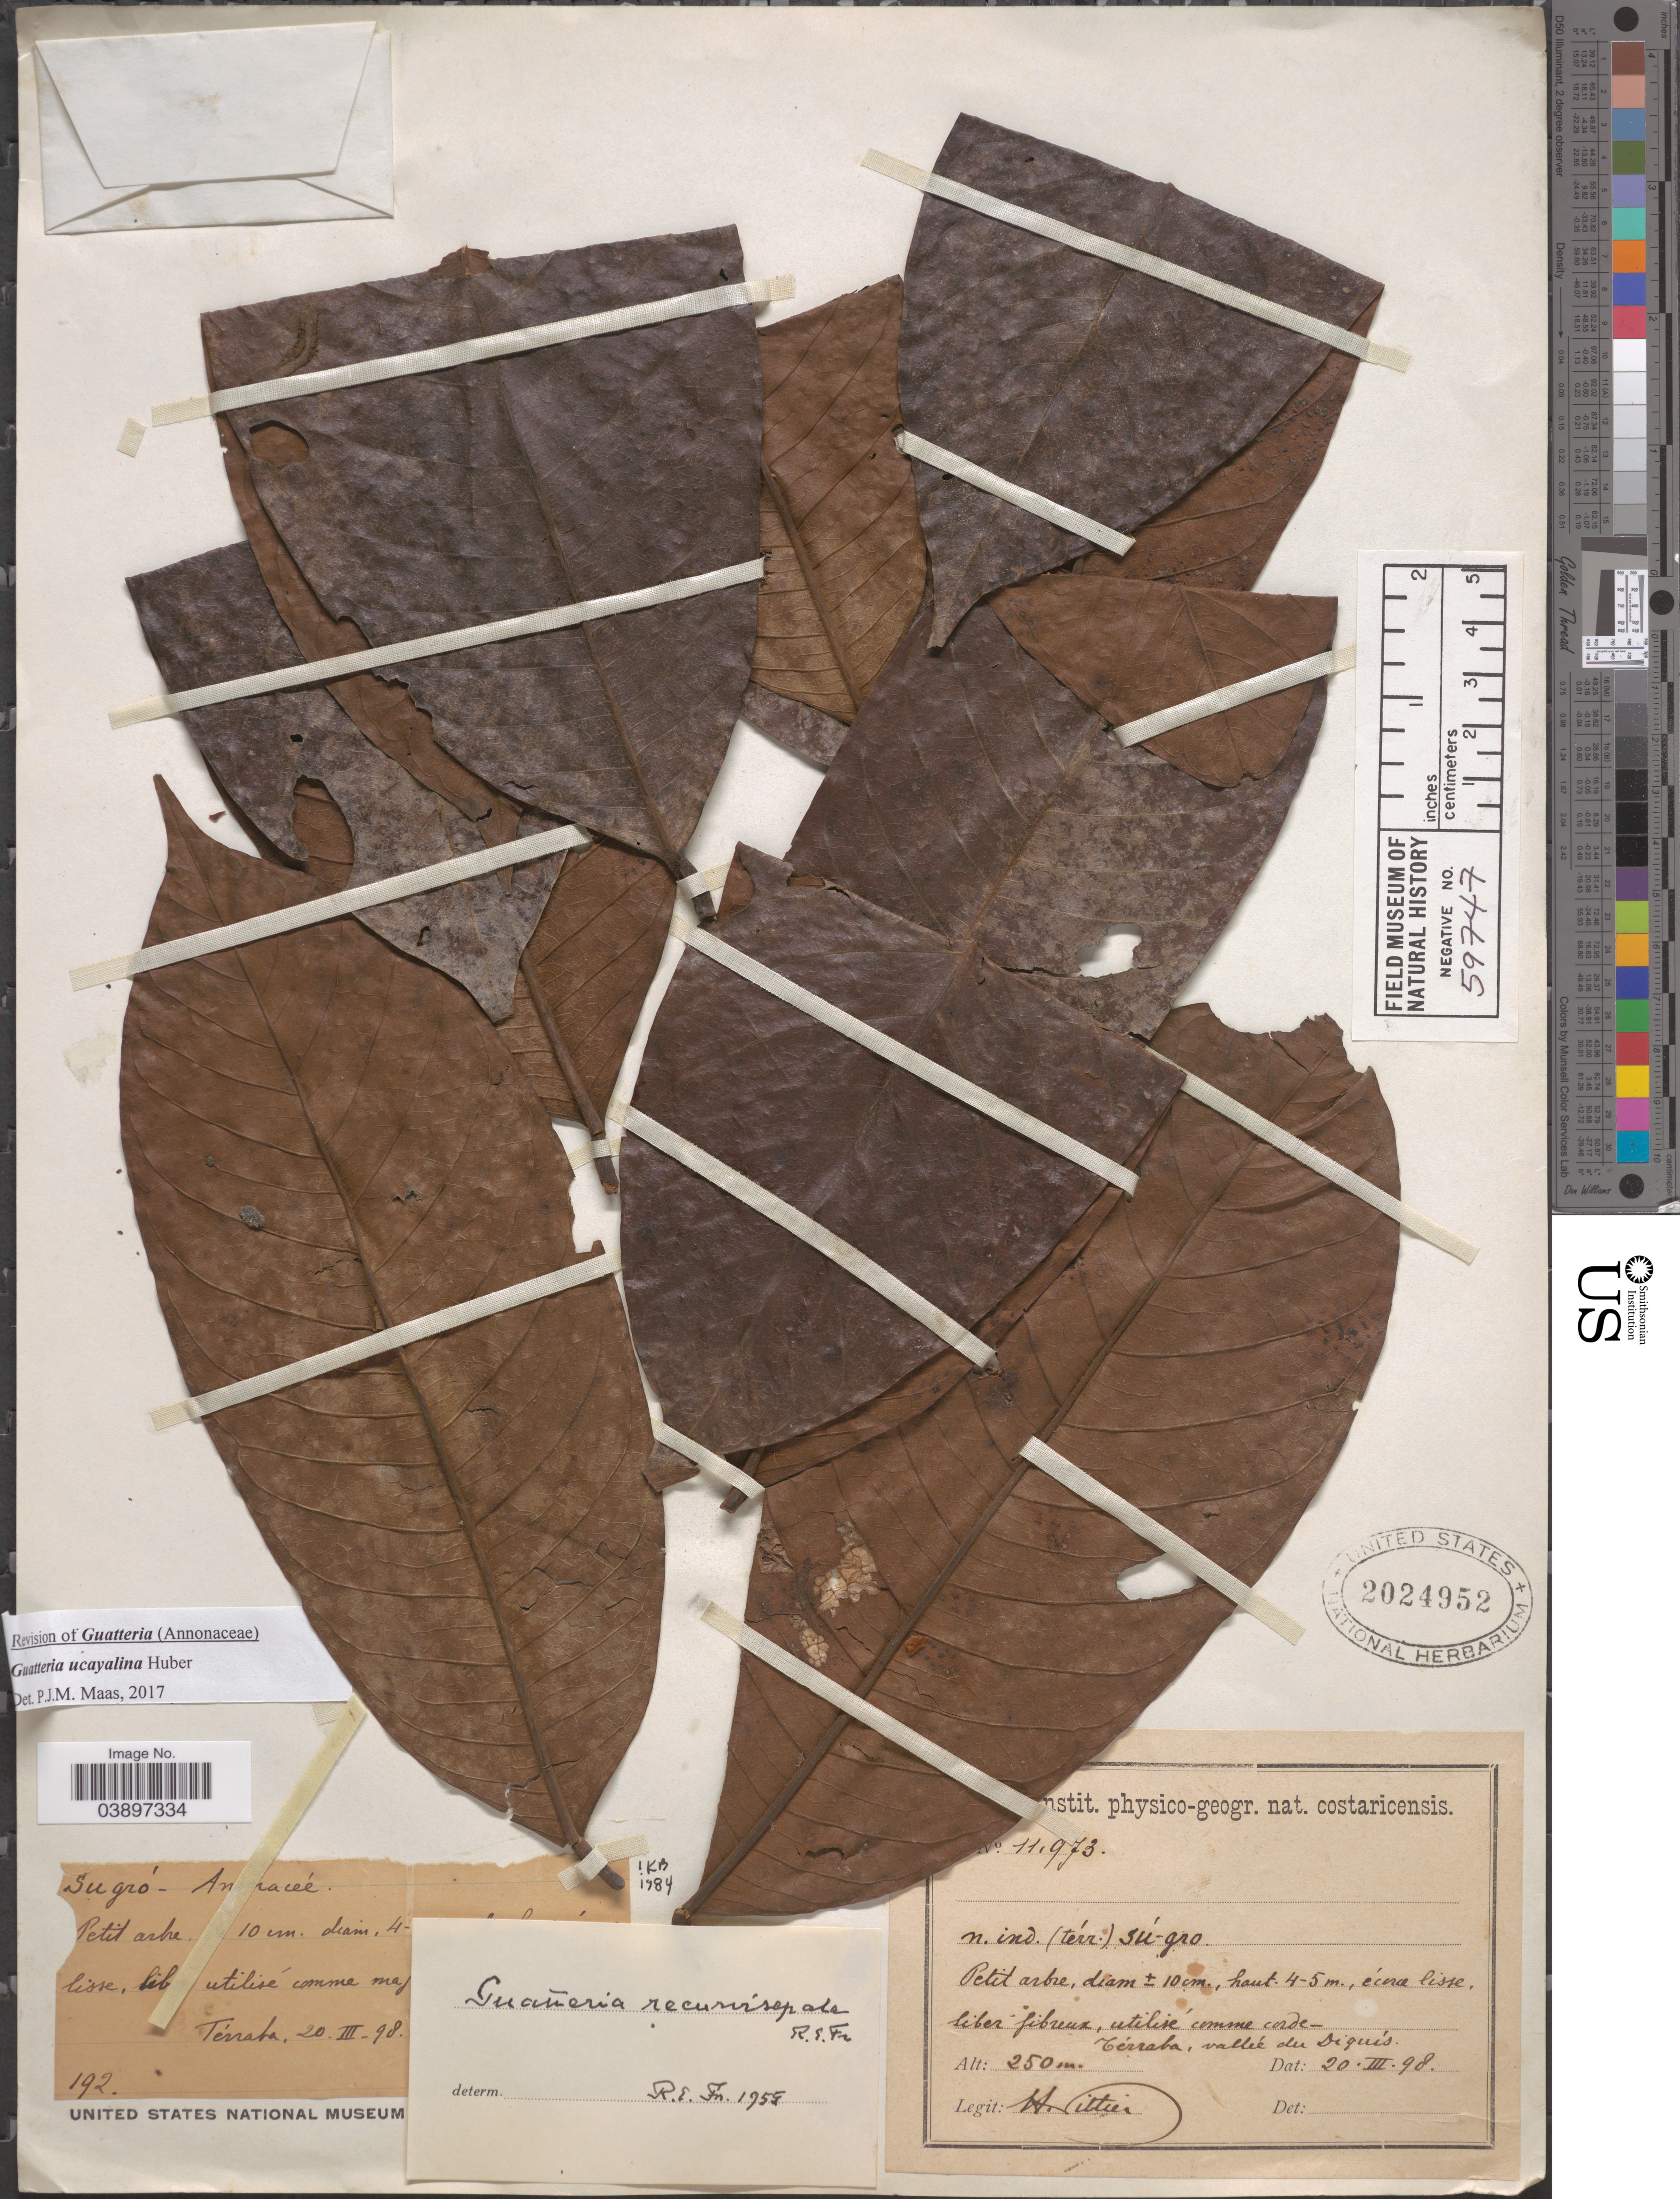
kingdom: Plantae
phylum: Tracheophyta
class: Magnoliopsida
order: Magnoliales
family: Annonaceae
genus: Guatteria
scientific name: Guatteria ucayalina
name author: Huber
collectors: H. F. Pittier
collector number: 11973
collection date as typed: Transcribed d/m/y: 20/3/98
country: Costa Rica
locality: Térraba, vallée du Diquís.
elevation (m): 250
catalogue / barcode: US 2024952